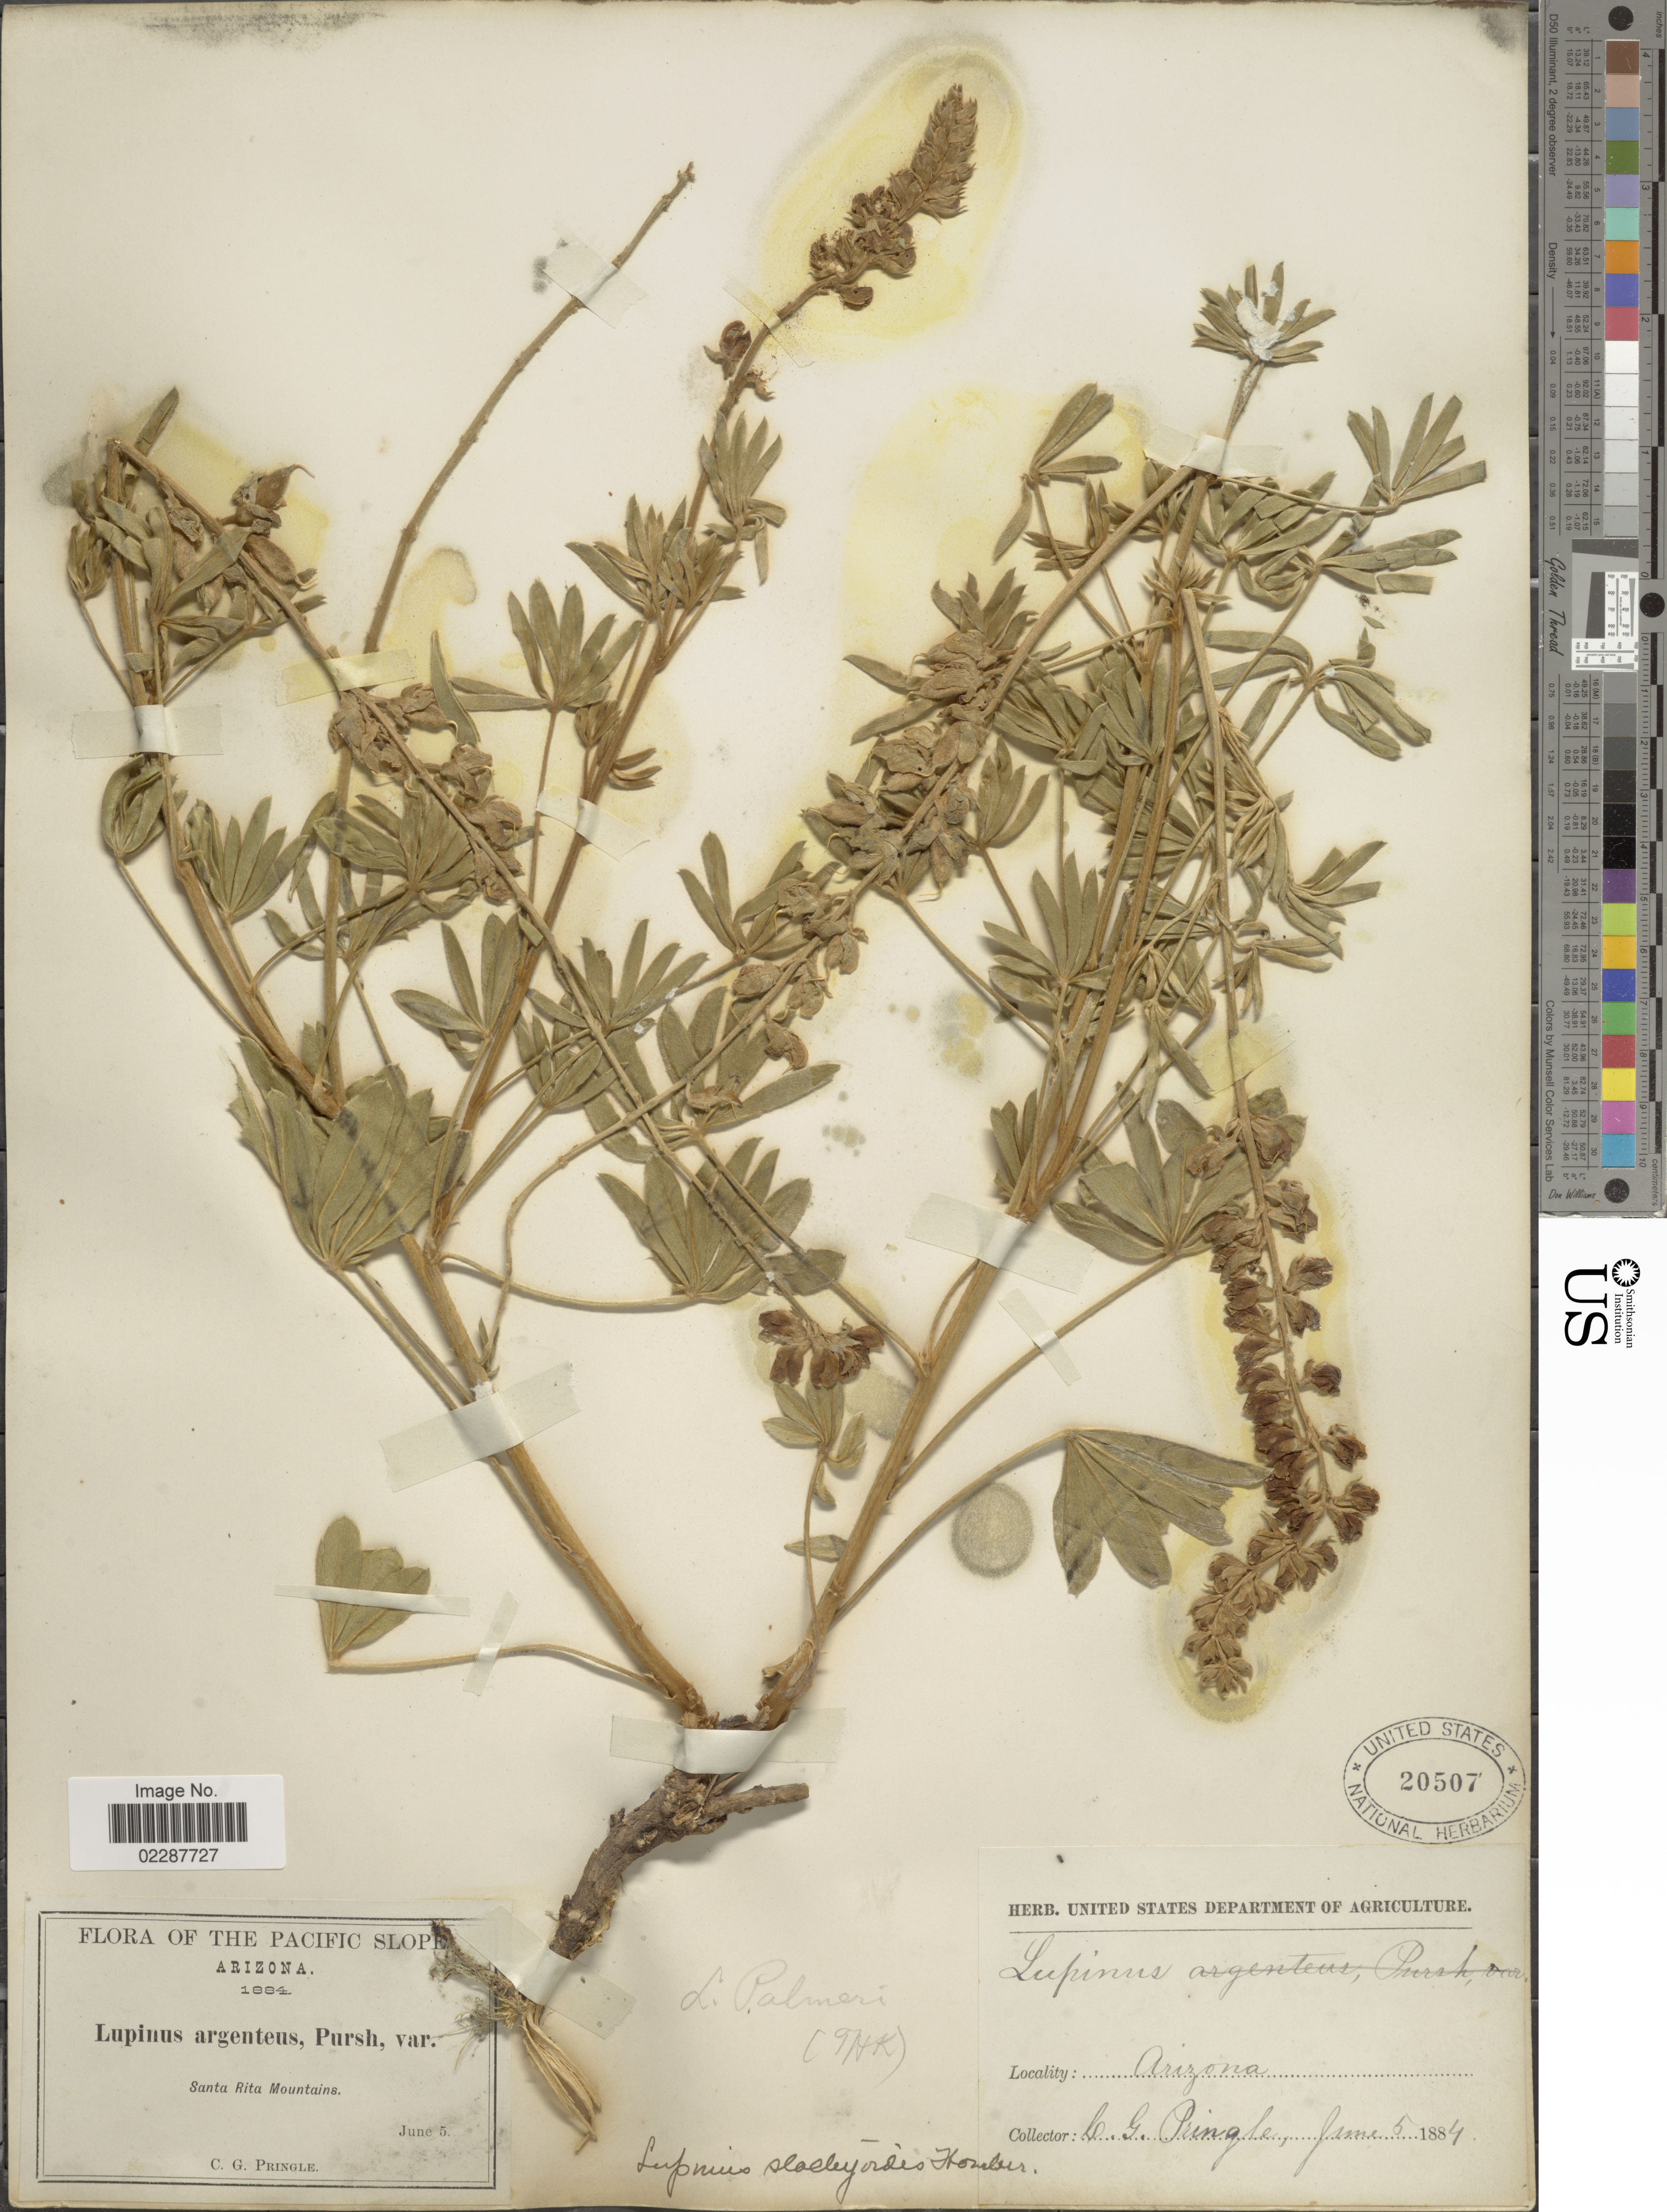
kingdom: Plantae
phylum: Tracheophyta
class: Magnoliopsida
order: Fabales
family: Fabaceae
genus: Lupinus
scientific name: Lupinus stachyoides, ined.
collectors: C. G. Pringle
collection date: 1884-06-05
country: United States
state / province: Arizona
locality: Pacific Slope, Santa Rita Mountains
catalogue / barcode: US 20507